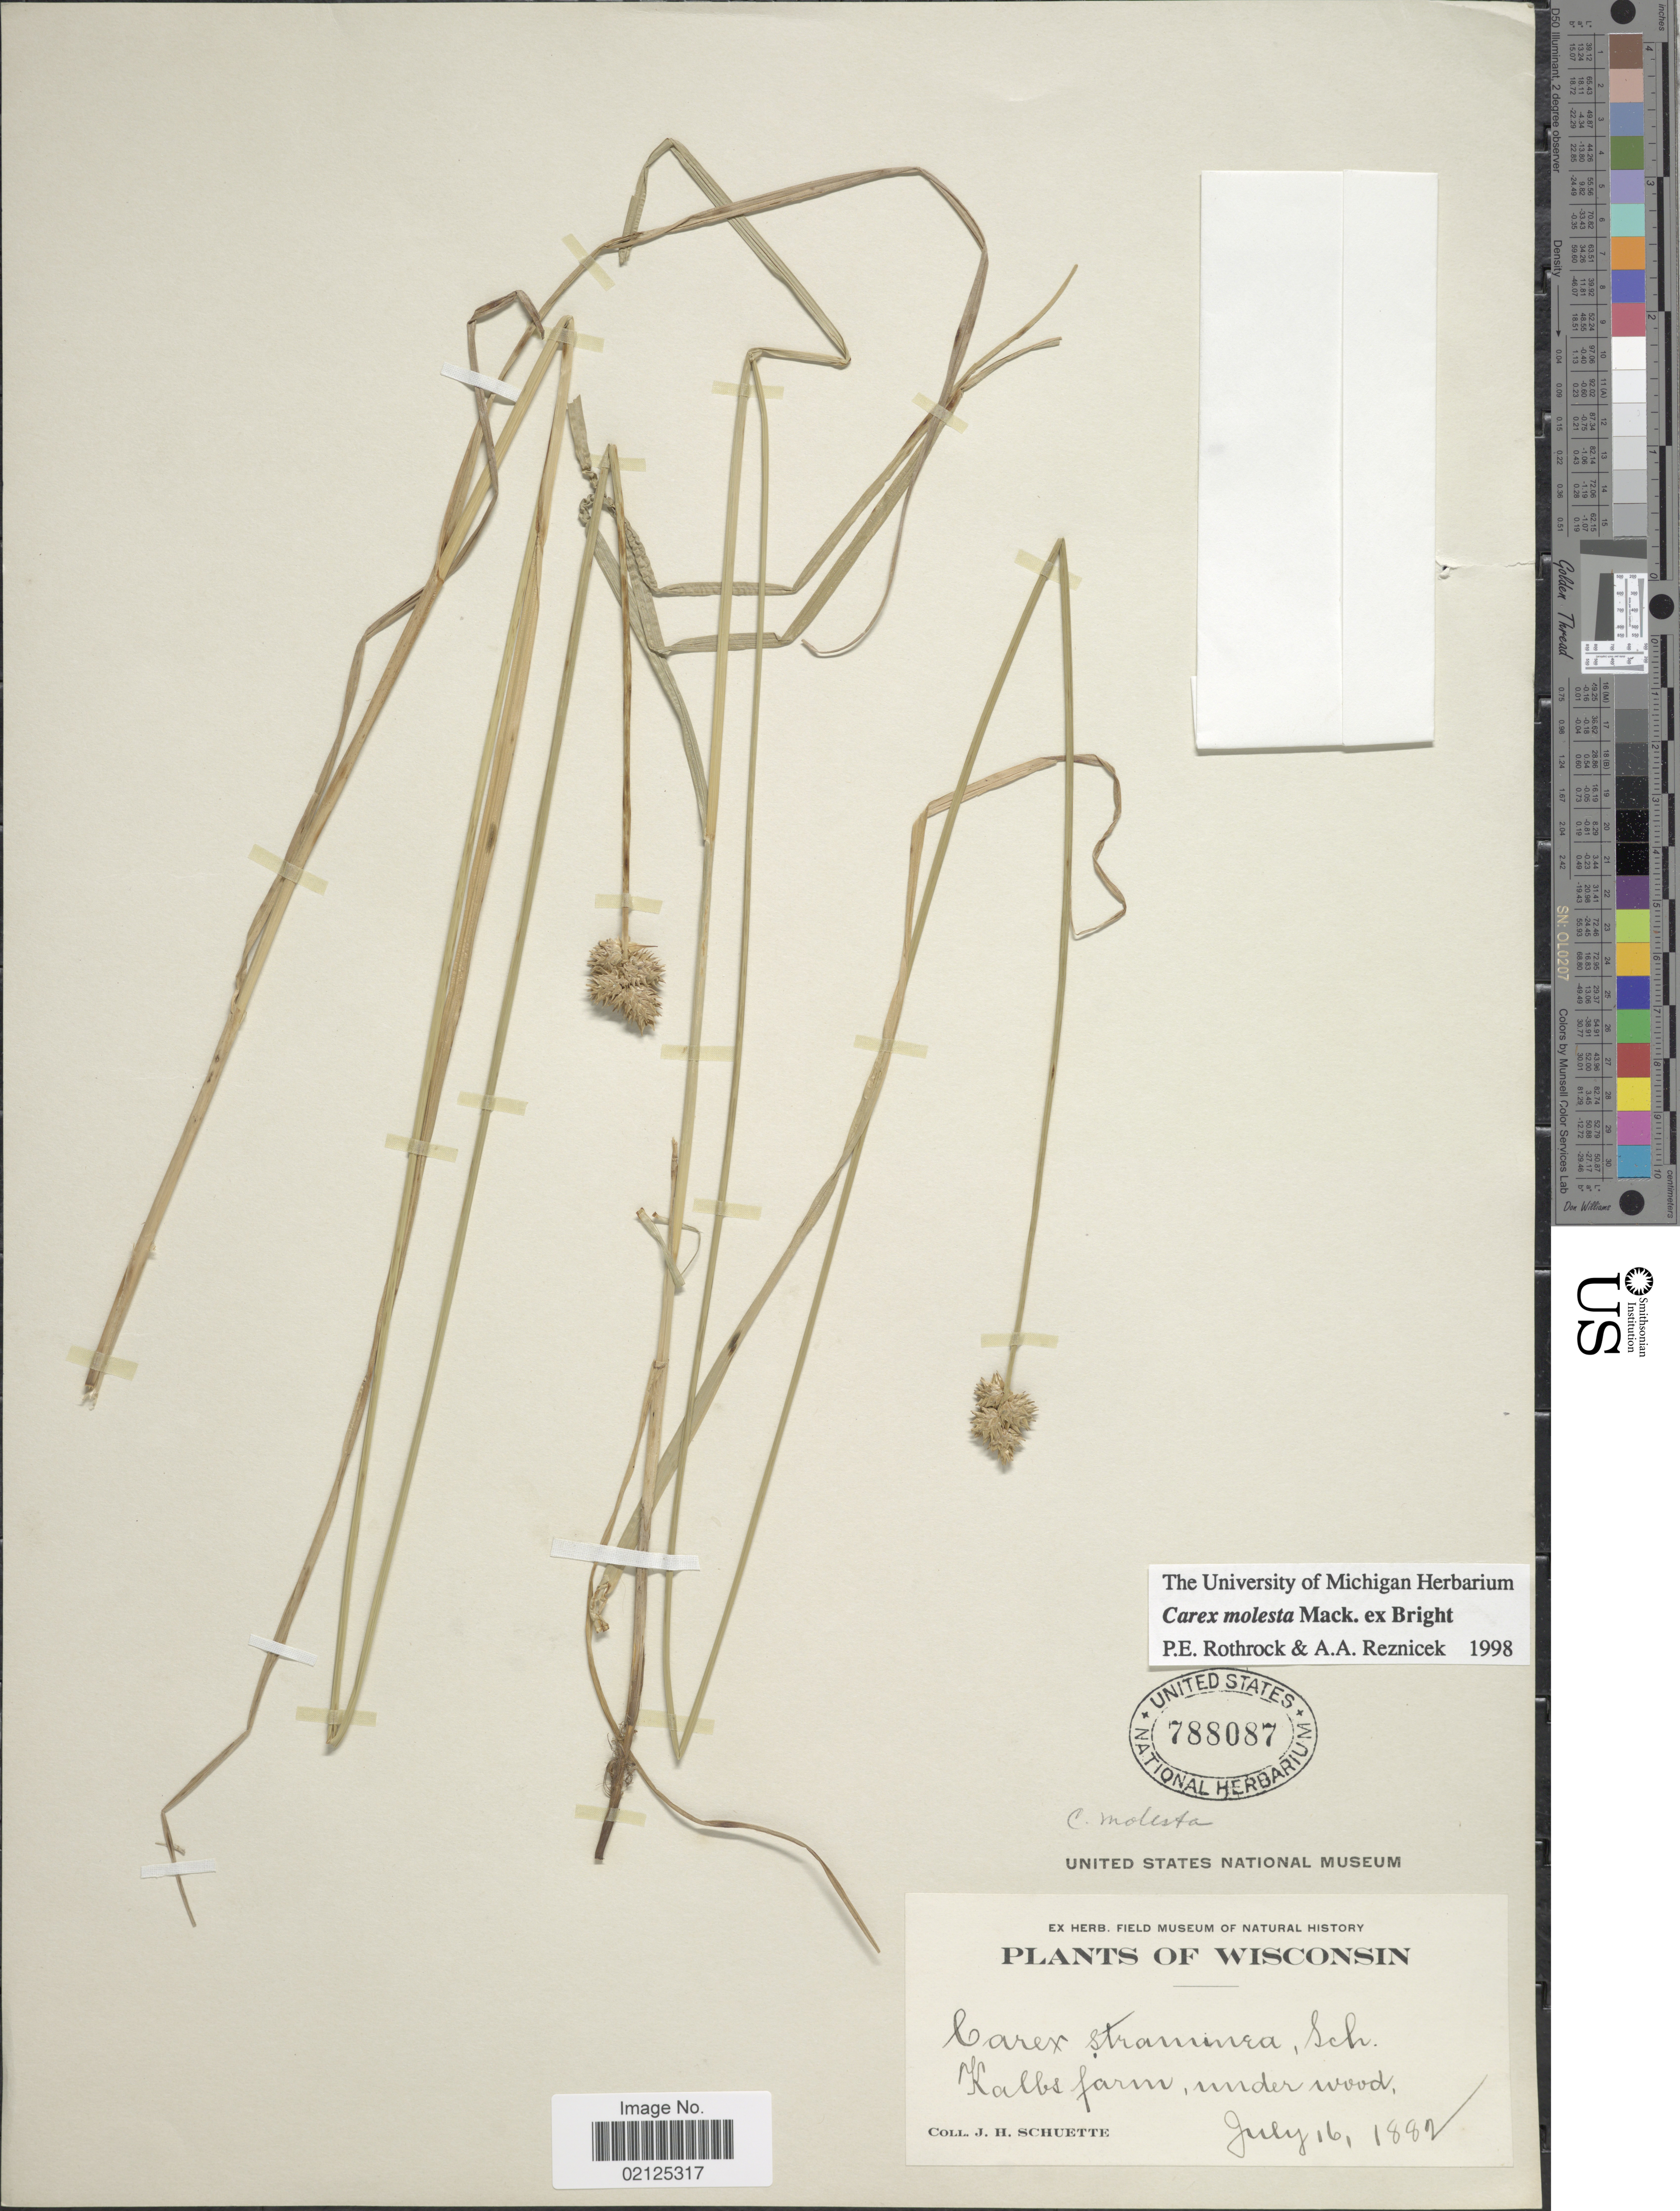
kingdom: Plantae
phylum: Tracheophyta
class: Liliopsida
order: Poales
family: Cyperaceae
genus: Carex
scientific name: Carex molesta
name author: Mack.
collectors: J. H. Schuette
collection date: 1882-07-16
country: United States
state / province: Wisconsin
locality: Kalbs farm, under wood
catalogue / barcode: US 788087